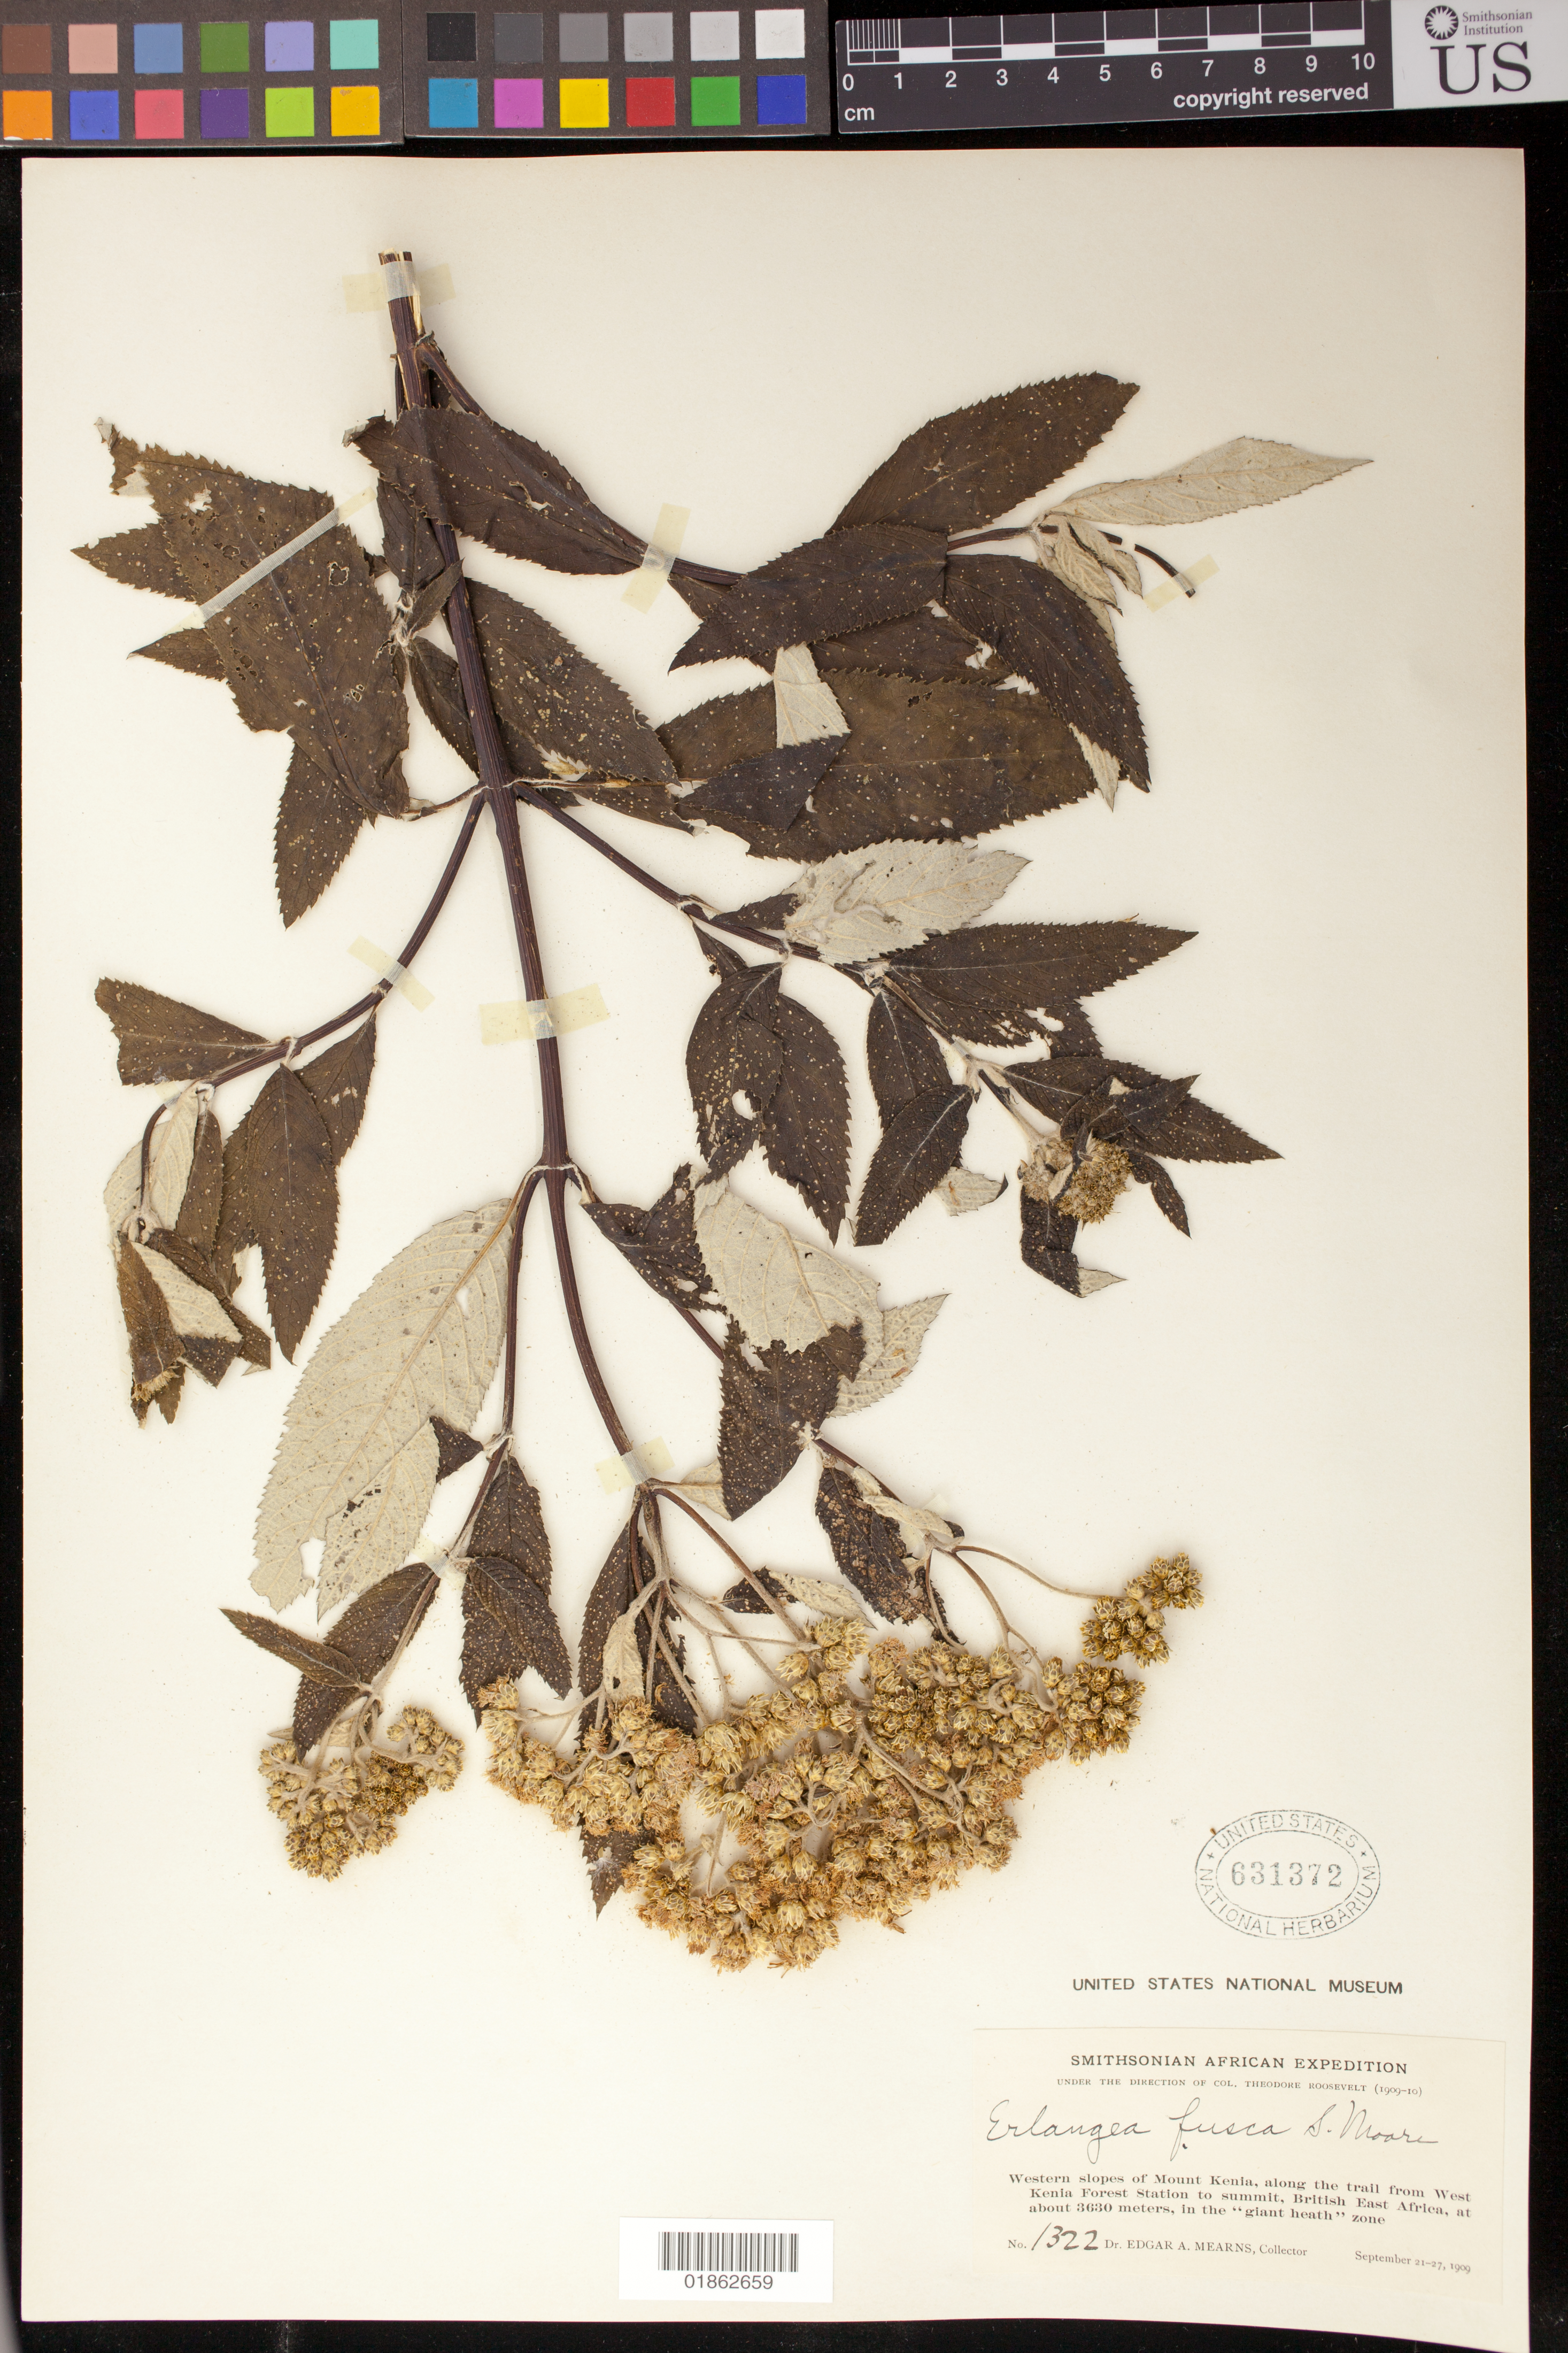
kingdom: Plantae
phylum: Tracheophyta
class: Magnoliopsida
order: Asterales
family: Asteraceae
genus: Erlangea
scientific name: Erlangea fusca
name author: S. Moore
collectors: E. A. Mearns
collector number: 1322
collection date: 1909-09-21/1909-09-27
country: Kenya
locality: Western slopes of Mount Kenia, along the trail from West Kenia Forest Station to summit, British East Africa, in the "giant heath" zone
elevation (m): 3630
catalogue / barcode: US 631372